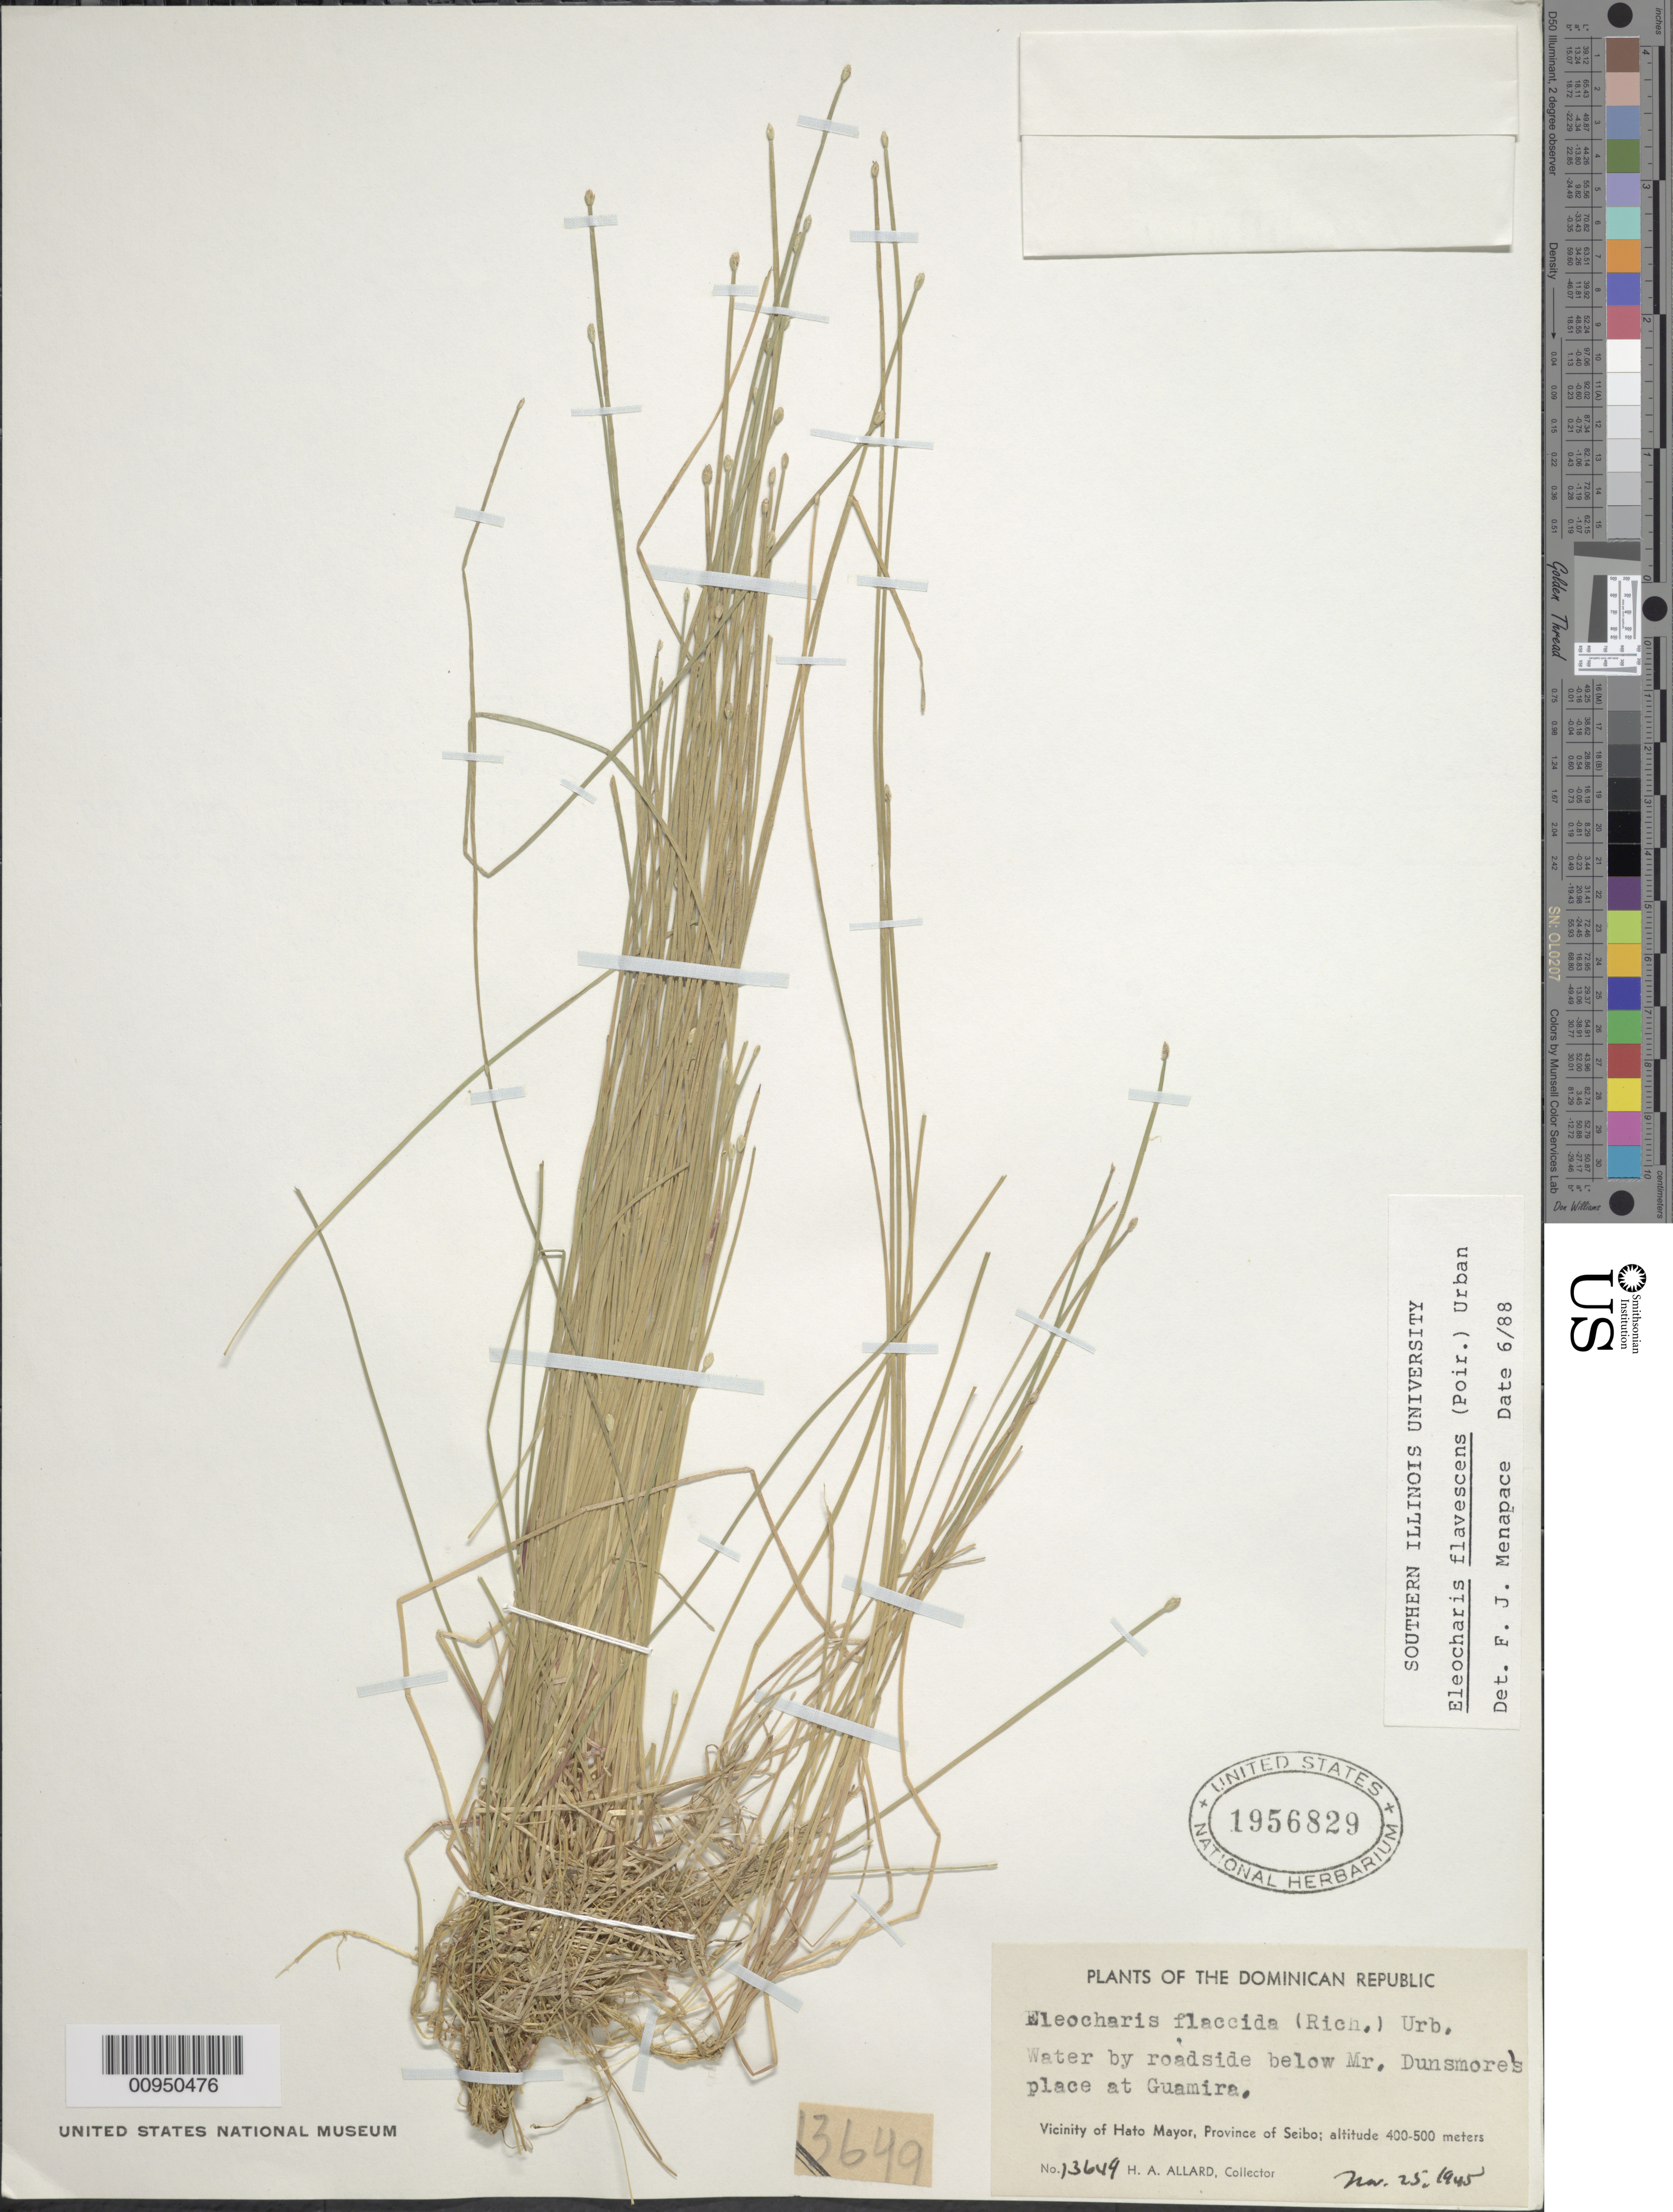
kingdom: Plantae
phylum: Tracheophyta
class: Liliopsida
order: Poales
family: Cyperaceae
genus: Eleocharis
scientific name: Eleocharis flavescens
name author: (Poir.) Urb.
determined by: Menapace, F. J.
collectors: H. A. Allard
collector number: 13649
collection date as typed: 25 Nov 1945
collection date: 1945-11-25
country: Dominican Republic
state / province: El Seibo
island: Hispaniola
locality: Vicinity of Hato Mayor, by roadside below Mr. Dunsmore's place at Guamira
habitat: Water by roadside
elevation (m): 400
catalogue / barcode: US 1956829